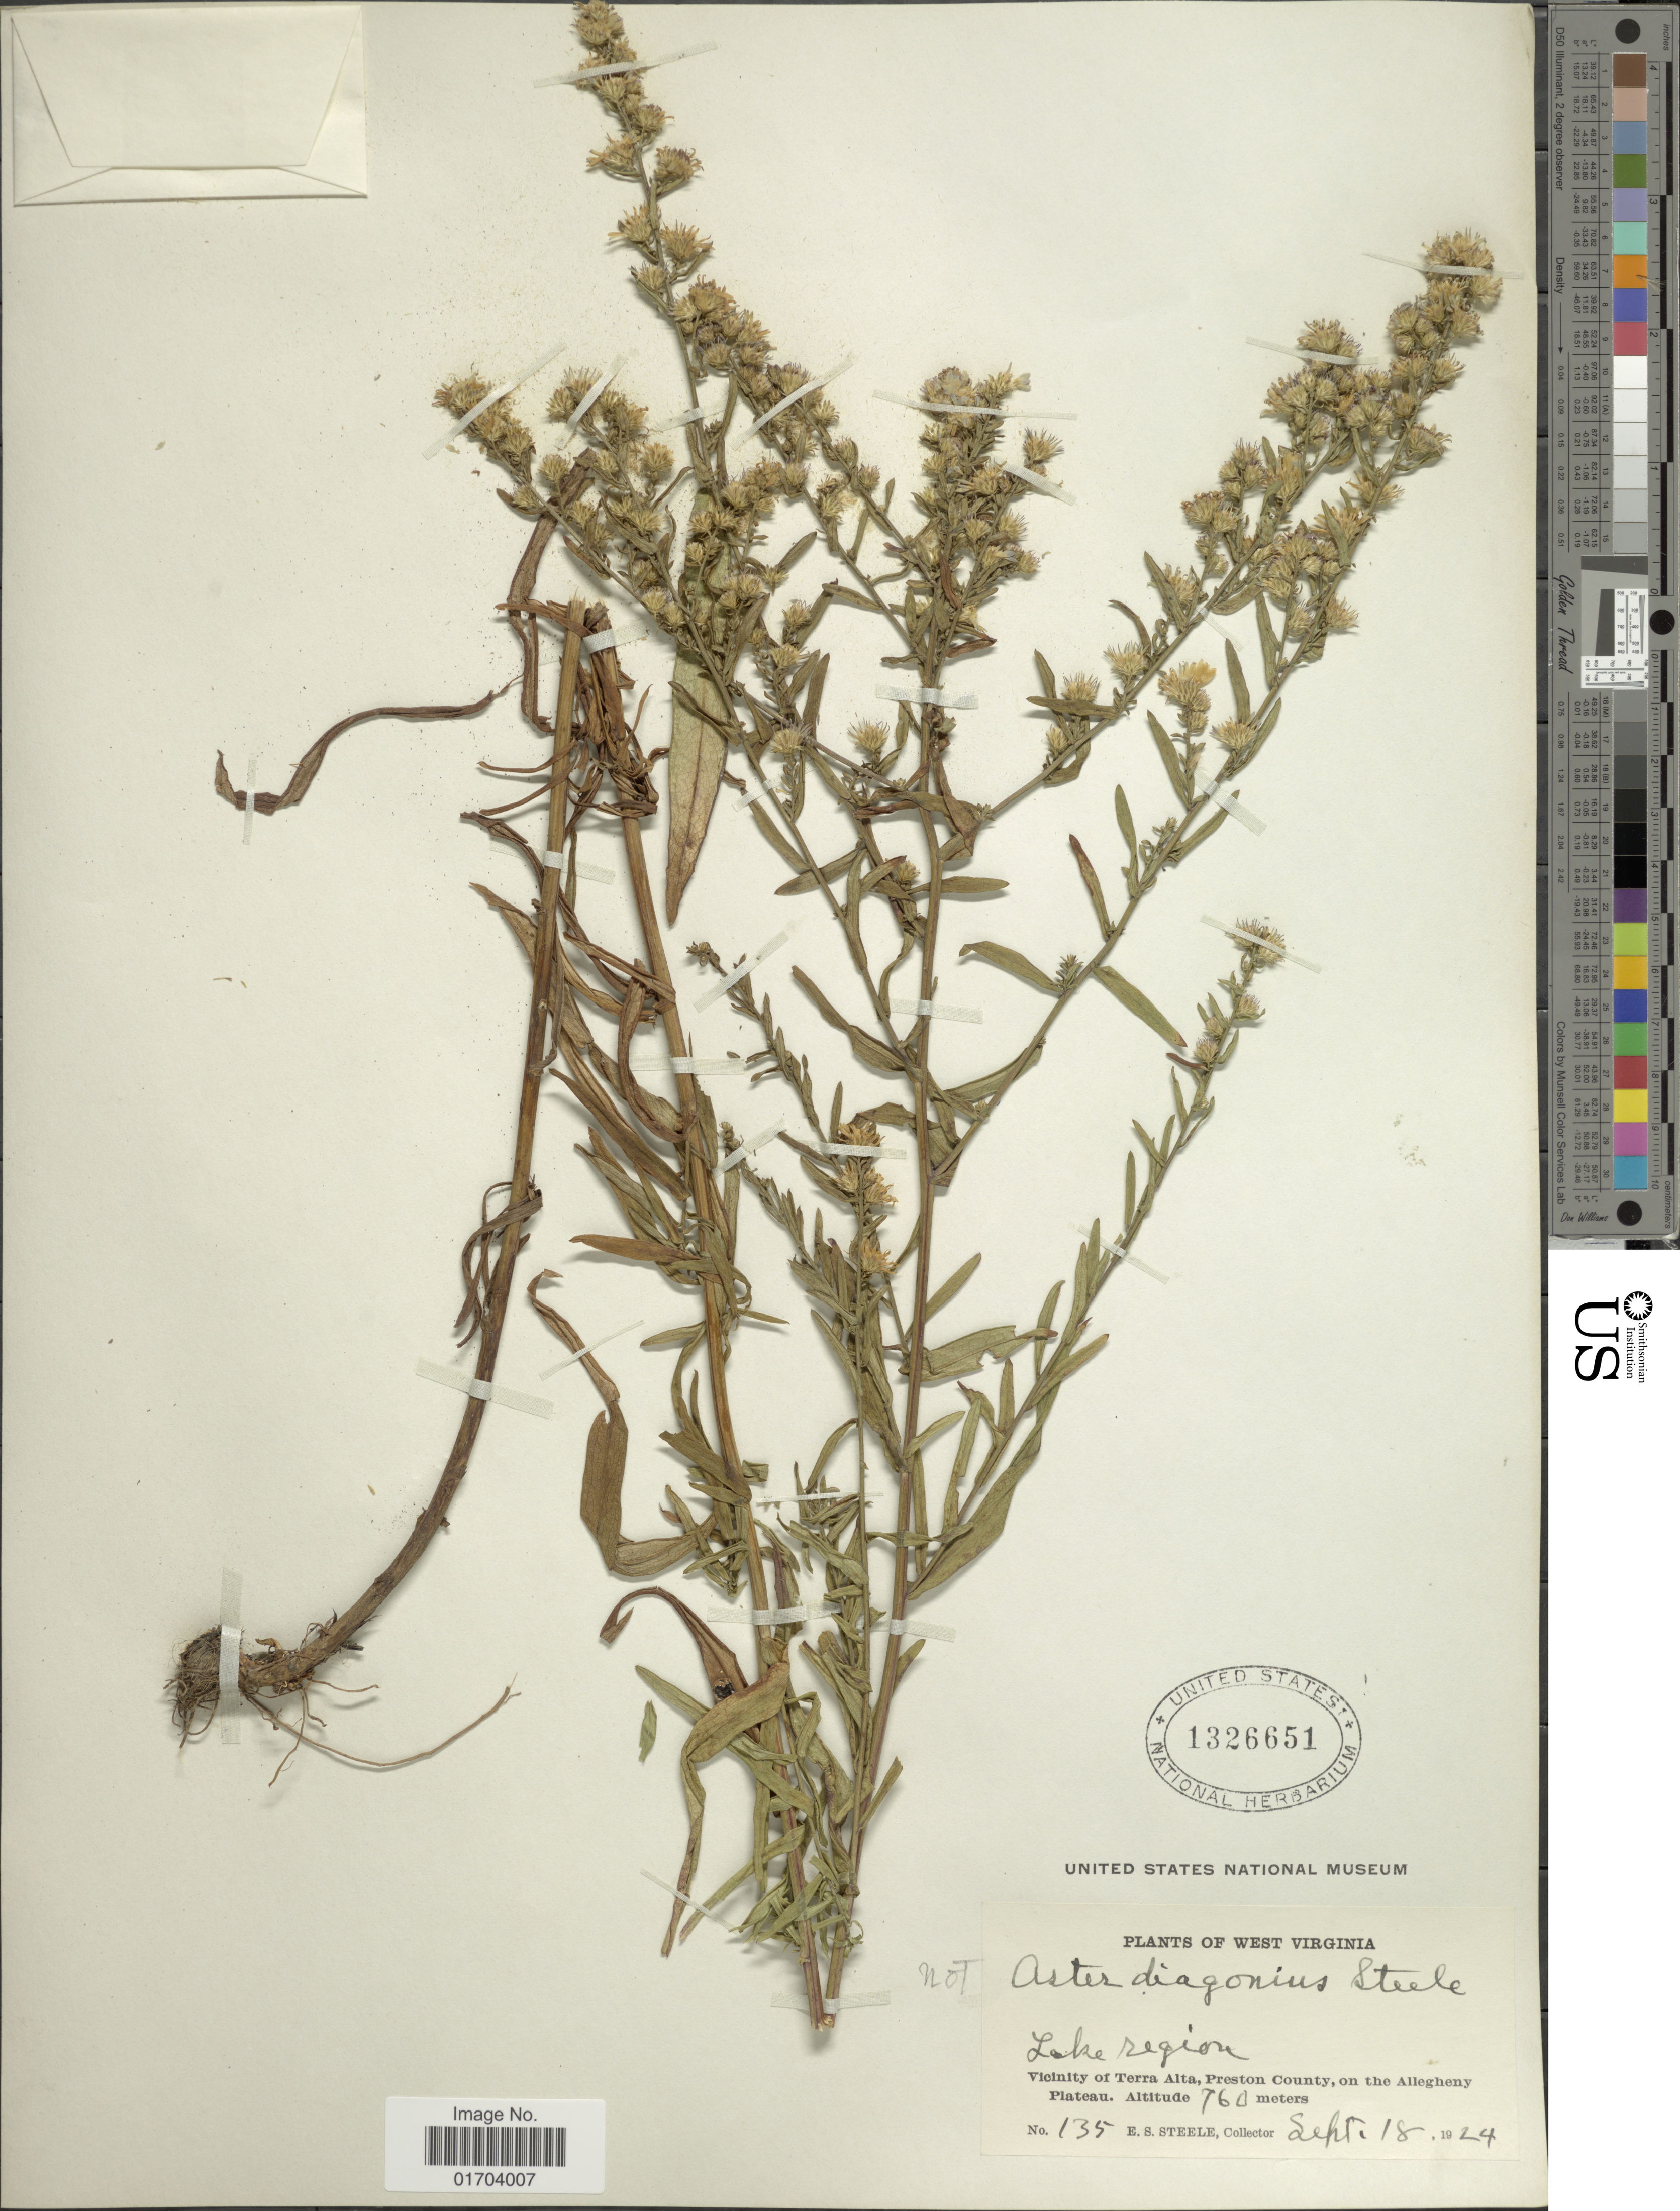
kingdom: Plantae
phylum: Tracheophyta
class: Magnoliopsida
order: Asterales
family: Asteraceae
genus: Aster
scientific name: Aster diagonius E.S. Steele sp. nov. ined.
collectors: E. Steele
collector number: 135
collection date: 1924-09-18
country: United States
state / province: West Virginia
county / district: Preston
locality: Lake region, Vicinity of Terra Alta, Preston County, on the Allegheny Plateau.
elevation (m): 760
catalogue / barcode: US 1326651